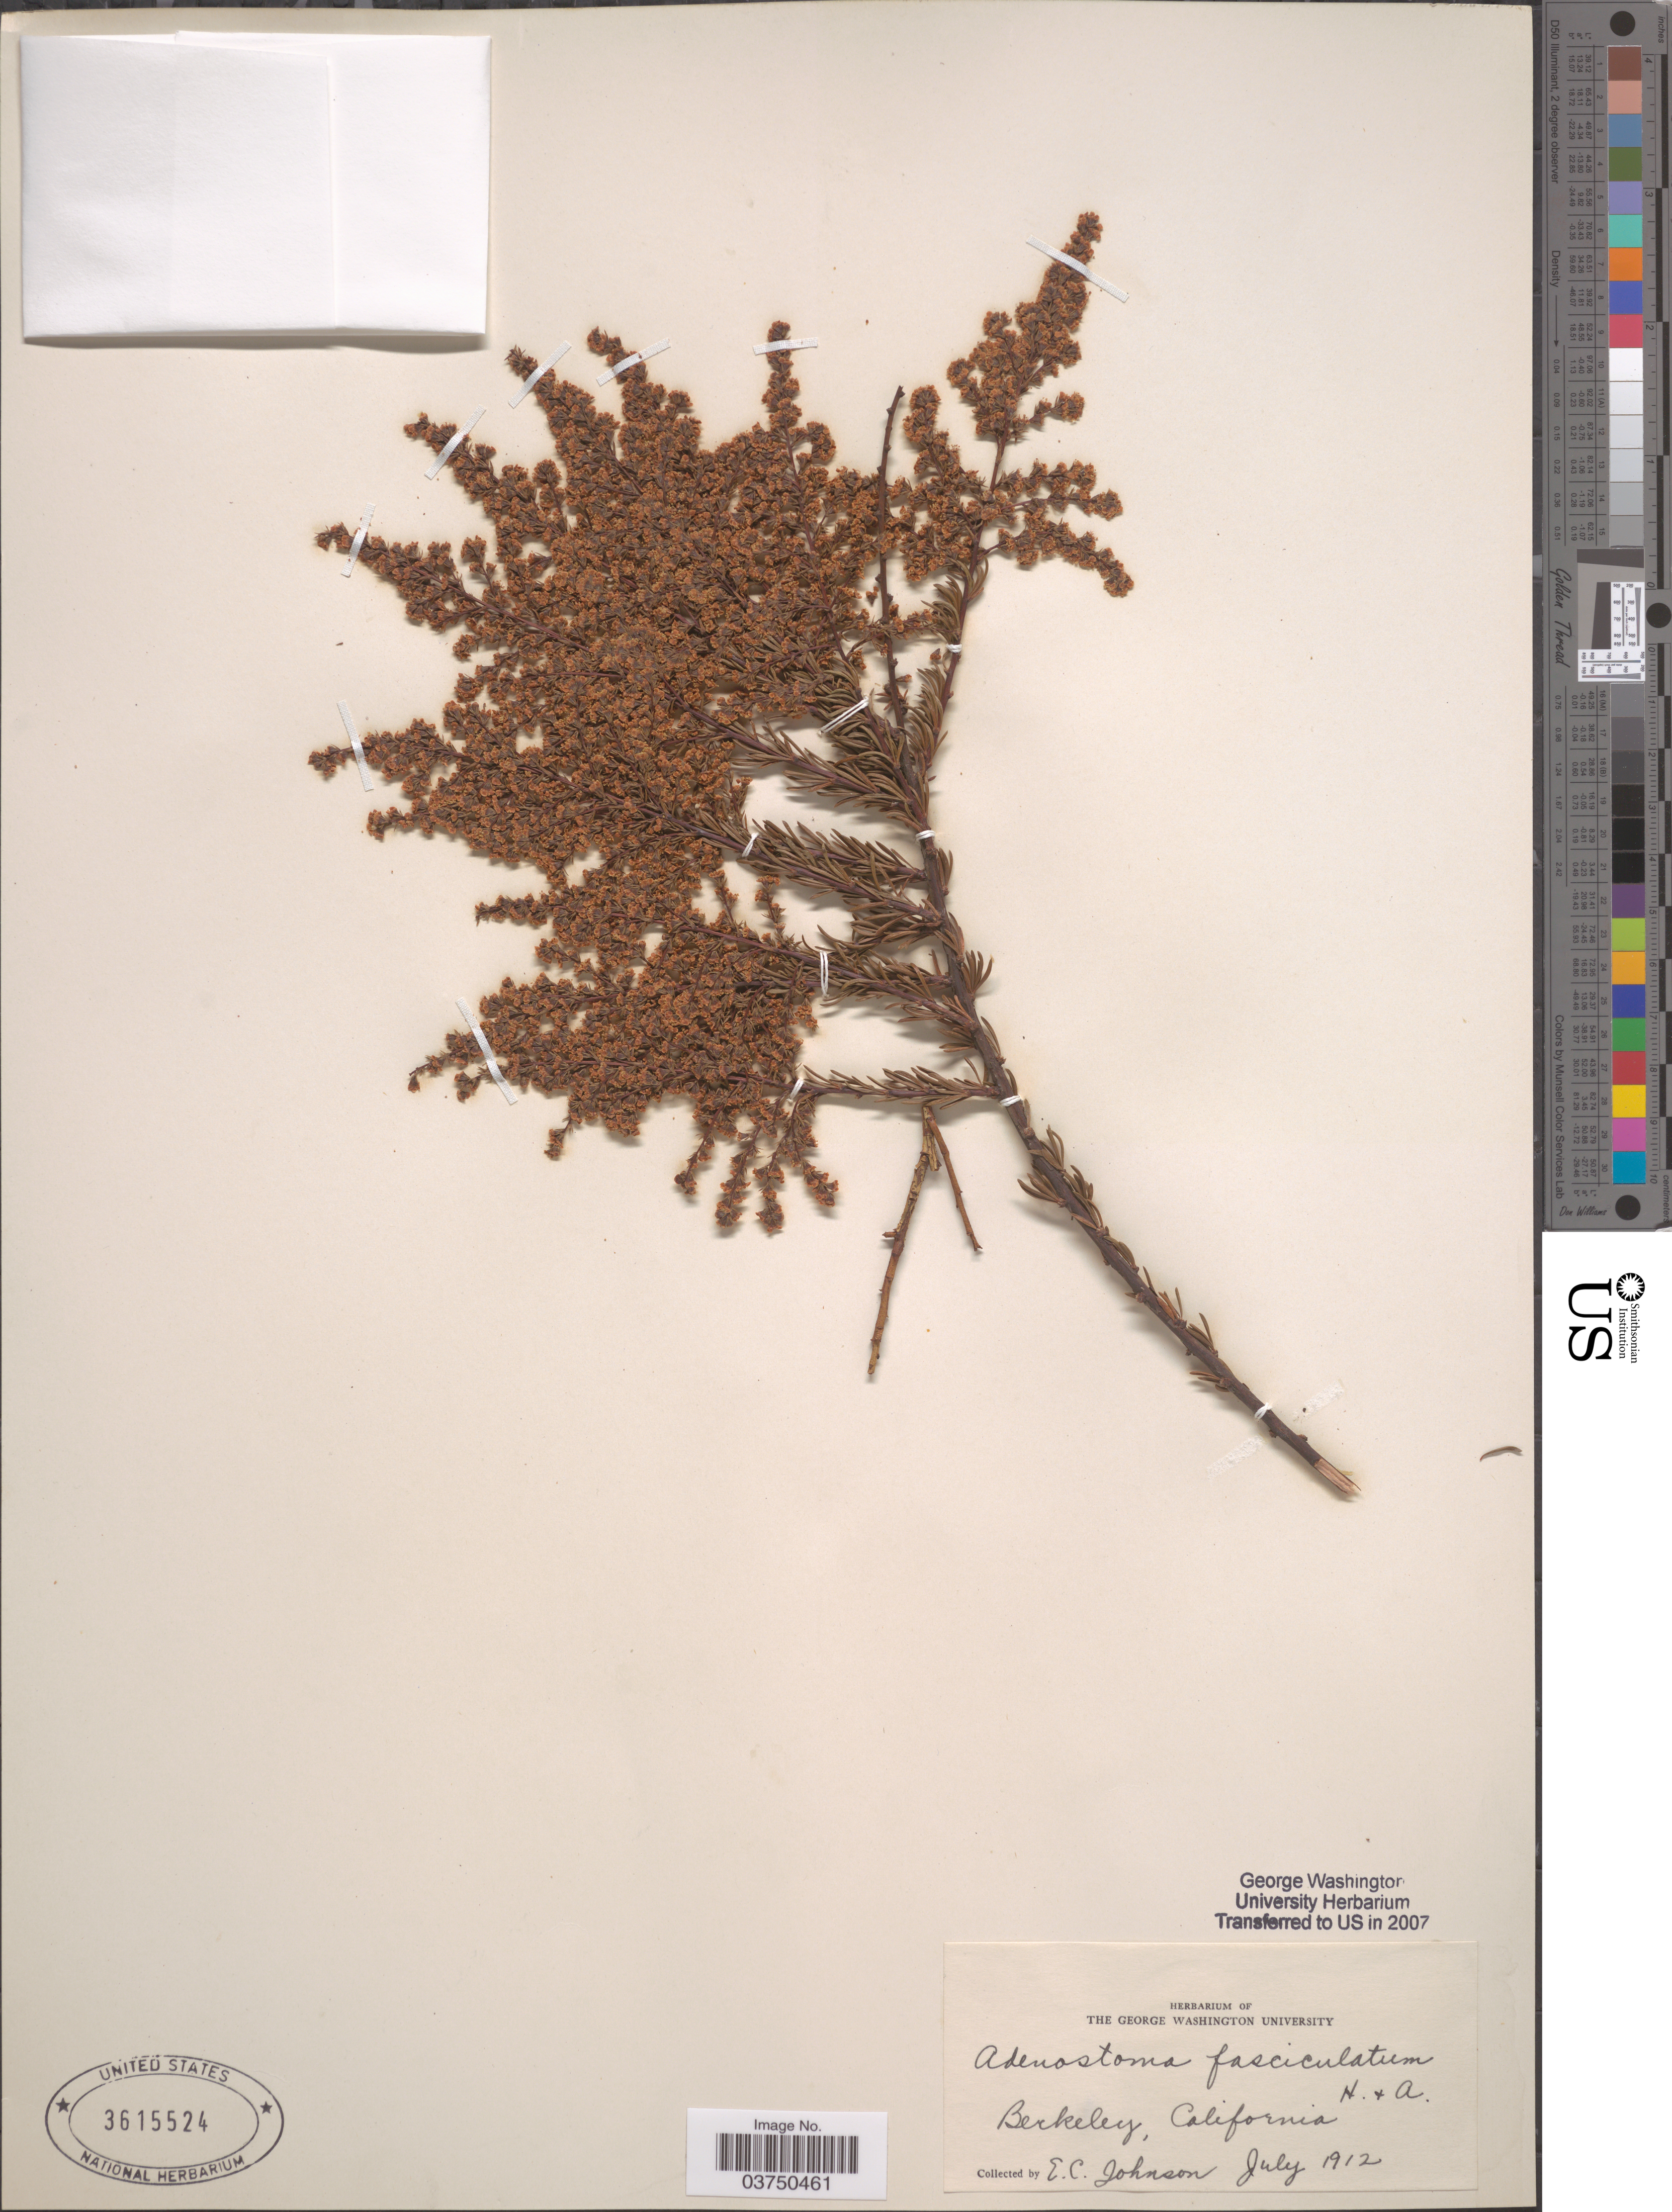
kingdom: Plantae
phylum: Tracheophyta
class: Magnoliopsida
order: Rosales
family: Rosaceae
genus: Adenostoma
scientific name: Adenostoma fasciculatum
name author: Hook. & Arn.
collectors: E. C. Johnson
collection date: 1912-07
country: United States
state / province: California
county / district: Alameda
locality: Berkeley.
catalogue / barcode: US 3615524